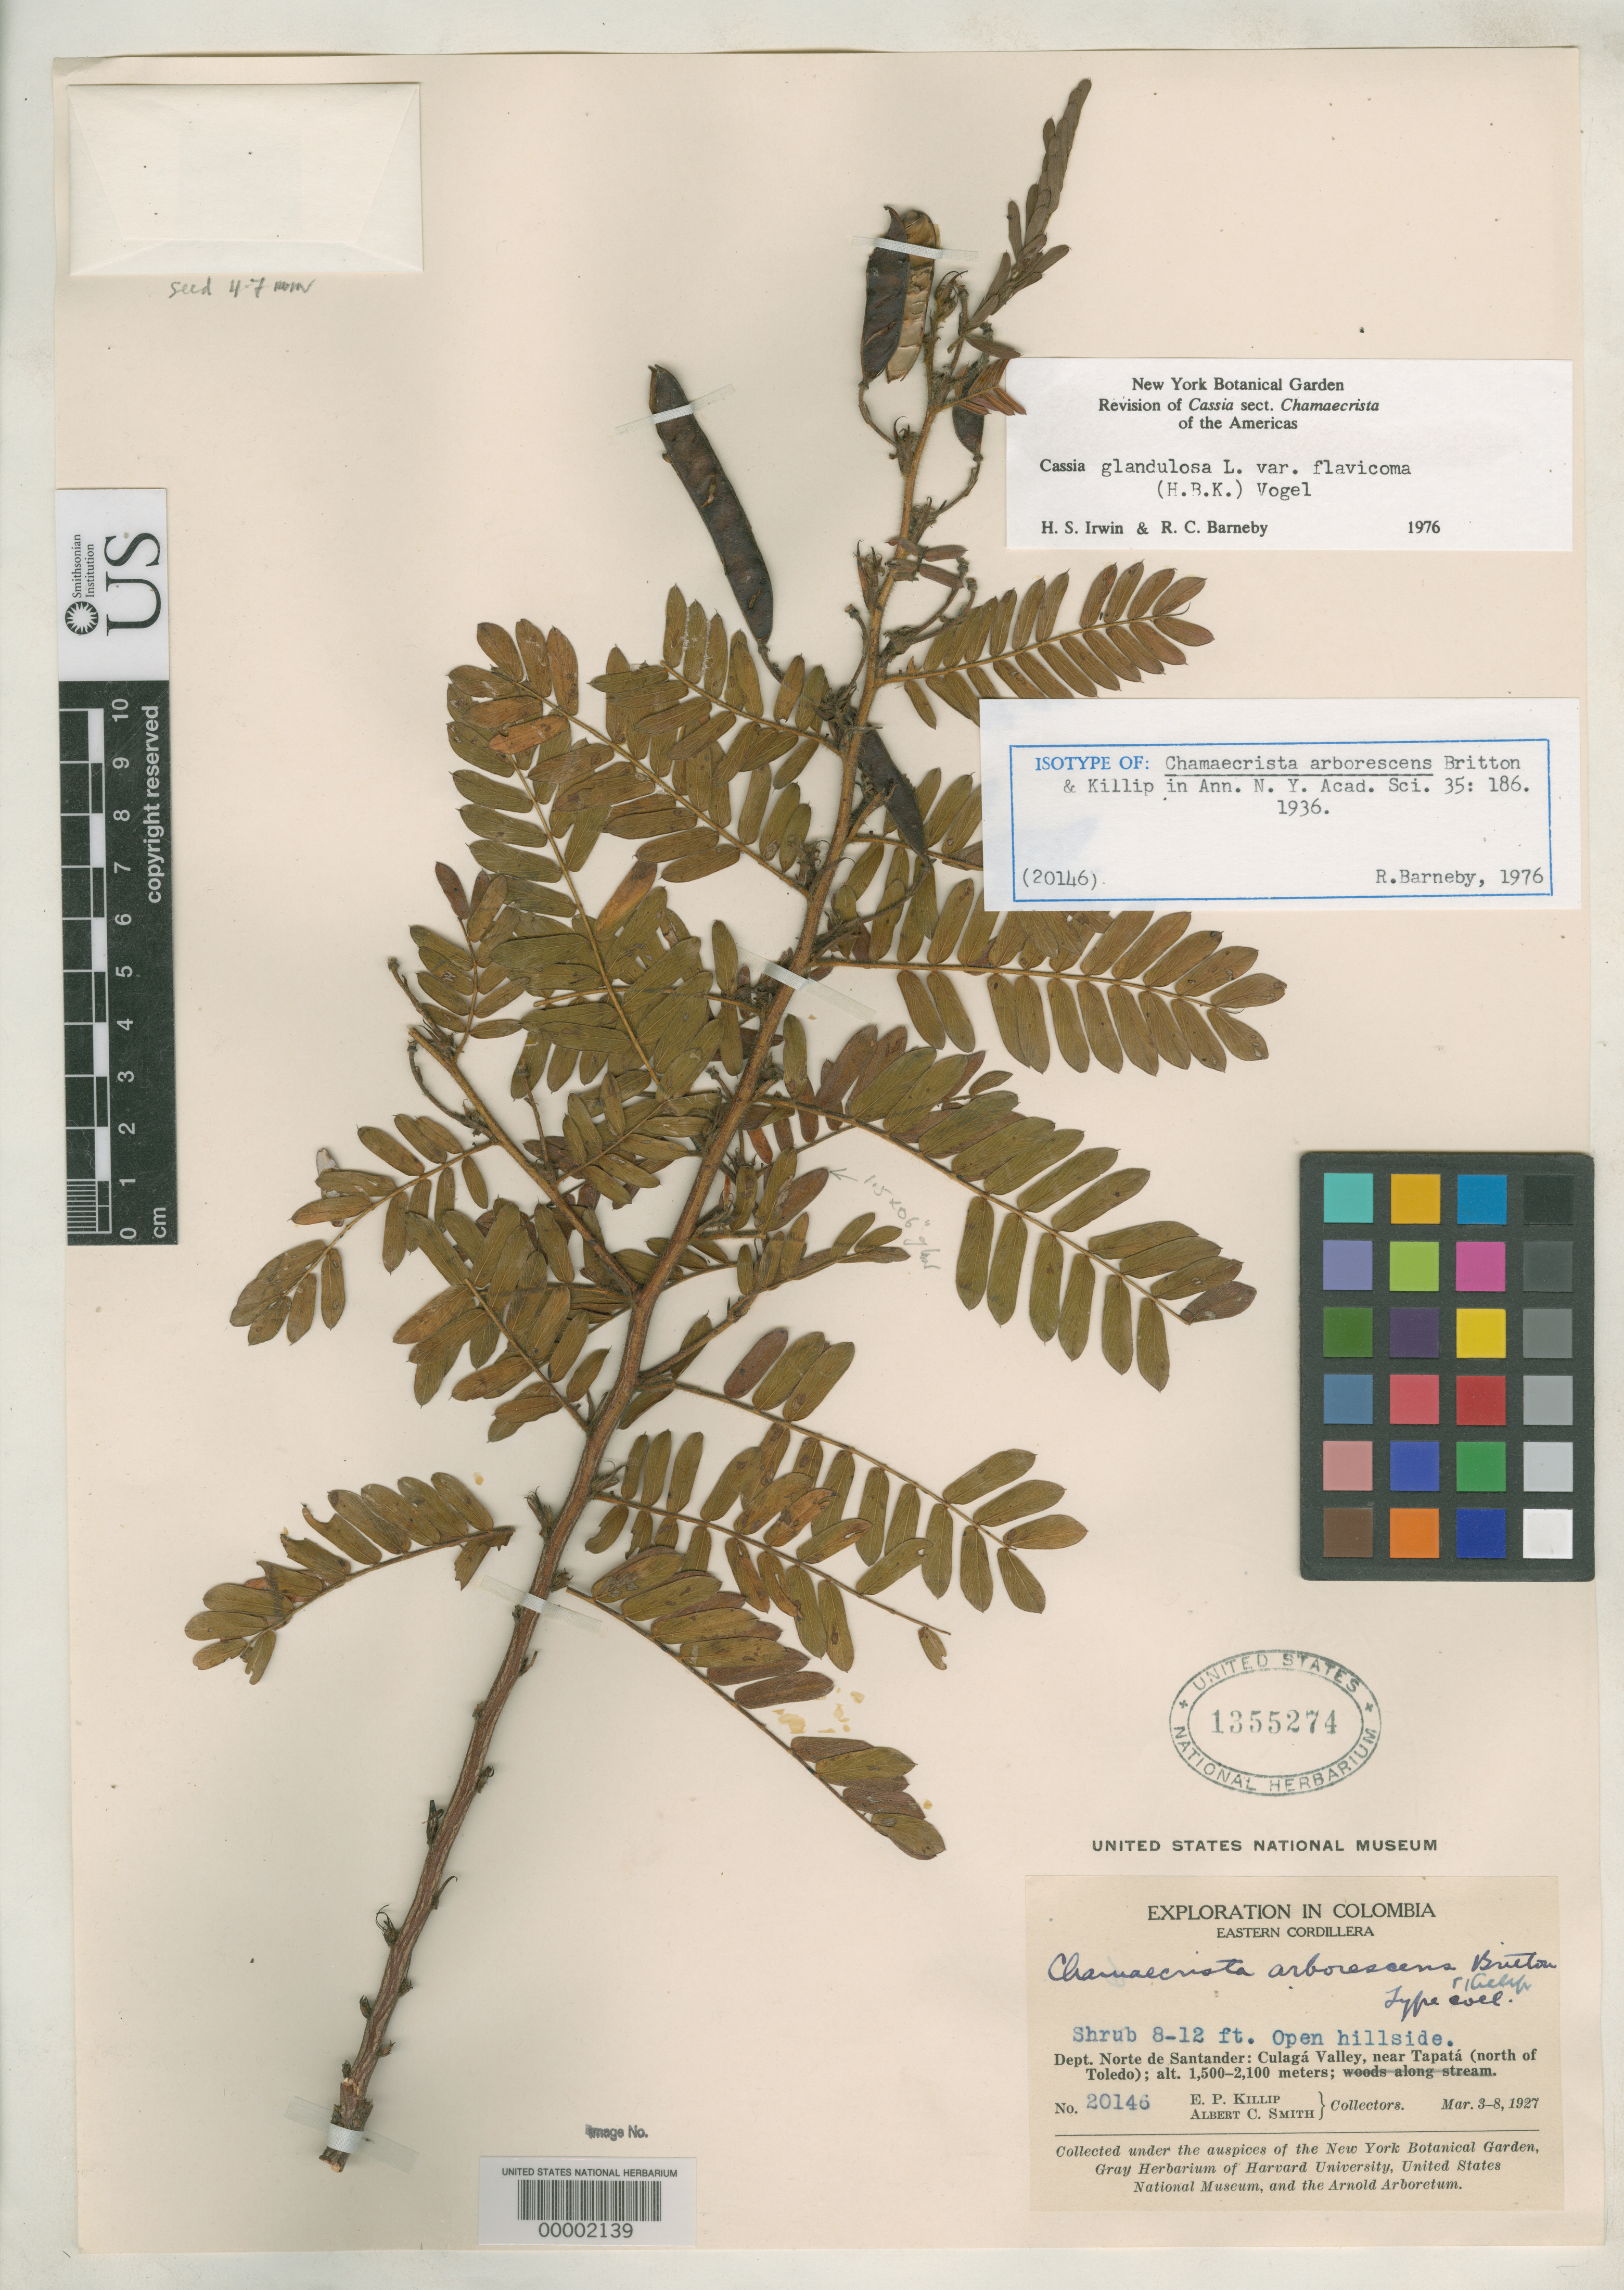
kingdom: Plantae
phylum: Tracheophyta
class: Magnoliopsida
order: Fabales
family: Fabaceae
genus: Chamaecrista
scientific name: Chamaecrista arborescens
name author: Britton & Killip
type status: Isotype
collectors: E. P. Killip & A. C. Smith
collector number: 20146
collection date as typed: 03 Mar 1927 to 11 Mar 1927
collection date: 1927-03-03/1927-03-11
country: Colombia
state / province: Norte de Santander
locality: Culaga Valley, near Tapata, N of Toledo.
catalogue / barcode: US 1355274